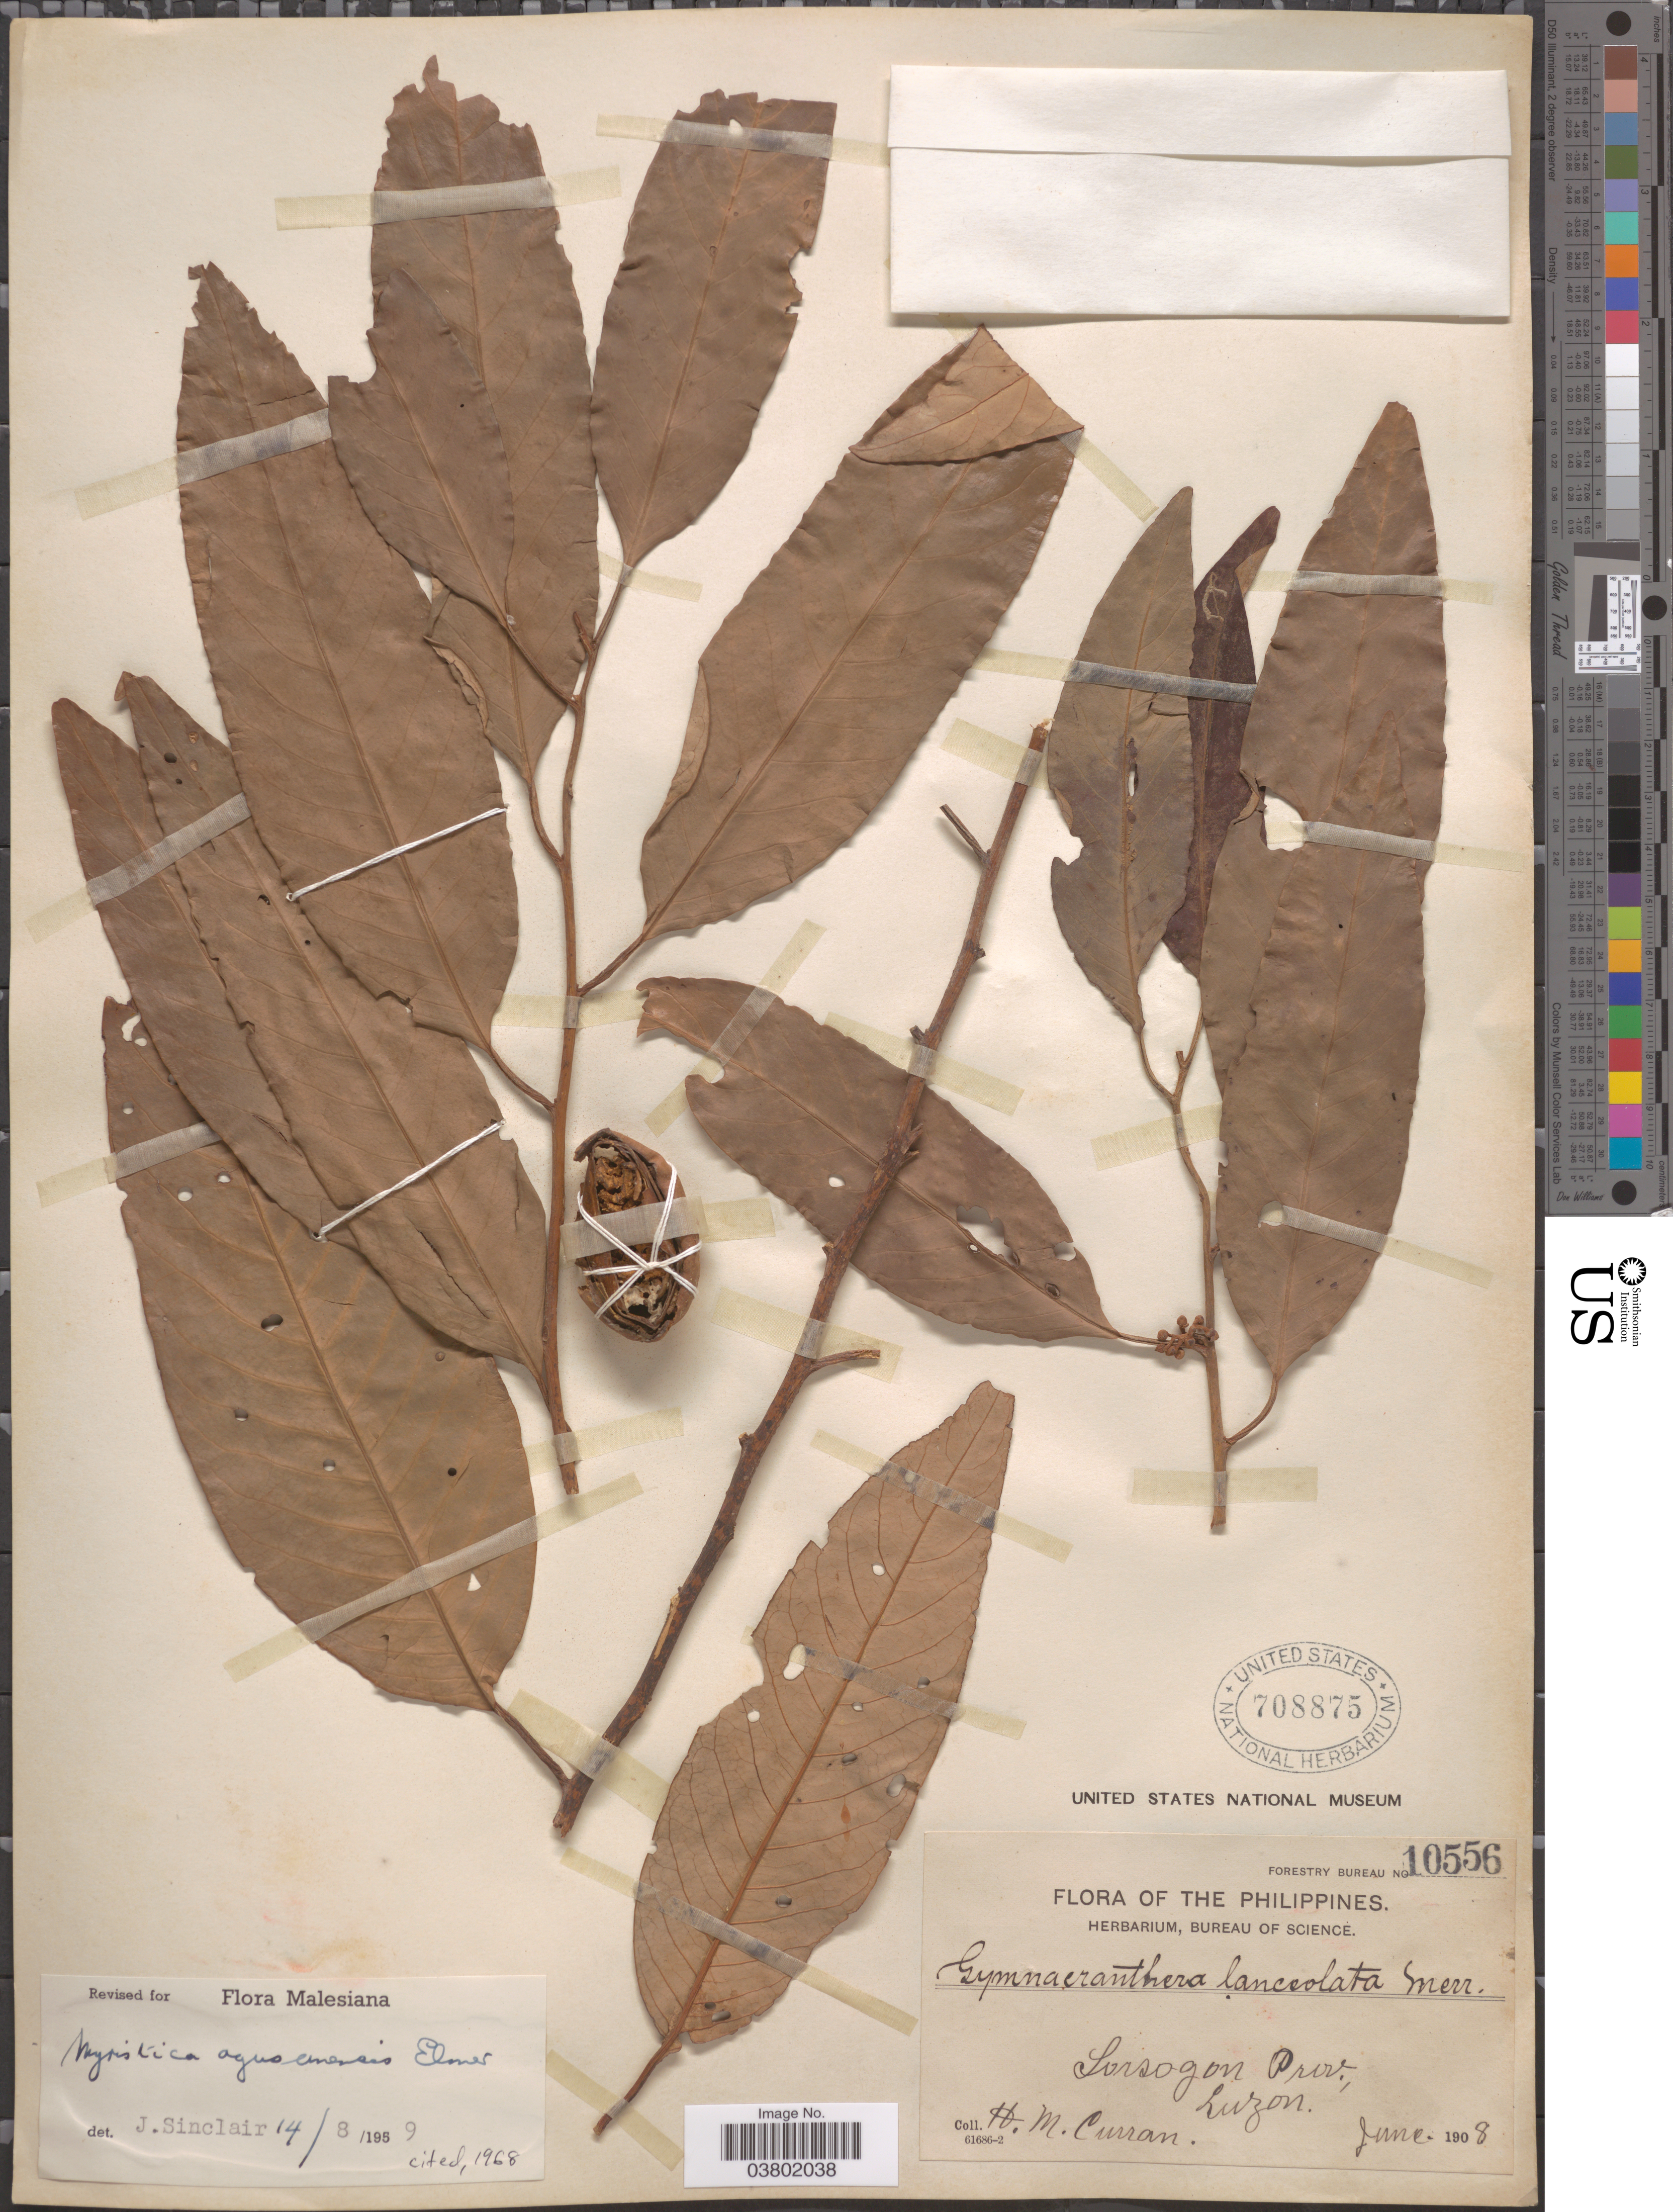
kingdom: Plantae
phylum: Tracheophyta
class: Magnoliopsida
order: Magnoliales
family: Myristicaceae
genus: Myristica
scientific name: Myristica agusanensis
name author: Elmer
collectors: H. M. Curran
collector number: Forestry Bureau 10556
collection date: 1908-06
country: Philippines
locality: Sorsogon Prov., Luzon.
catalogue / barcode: US 708875